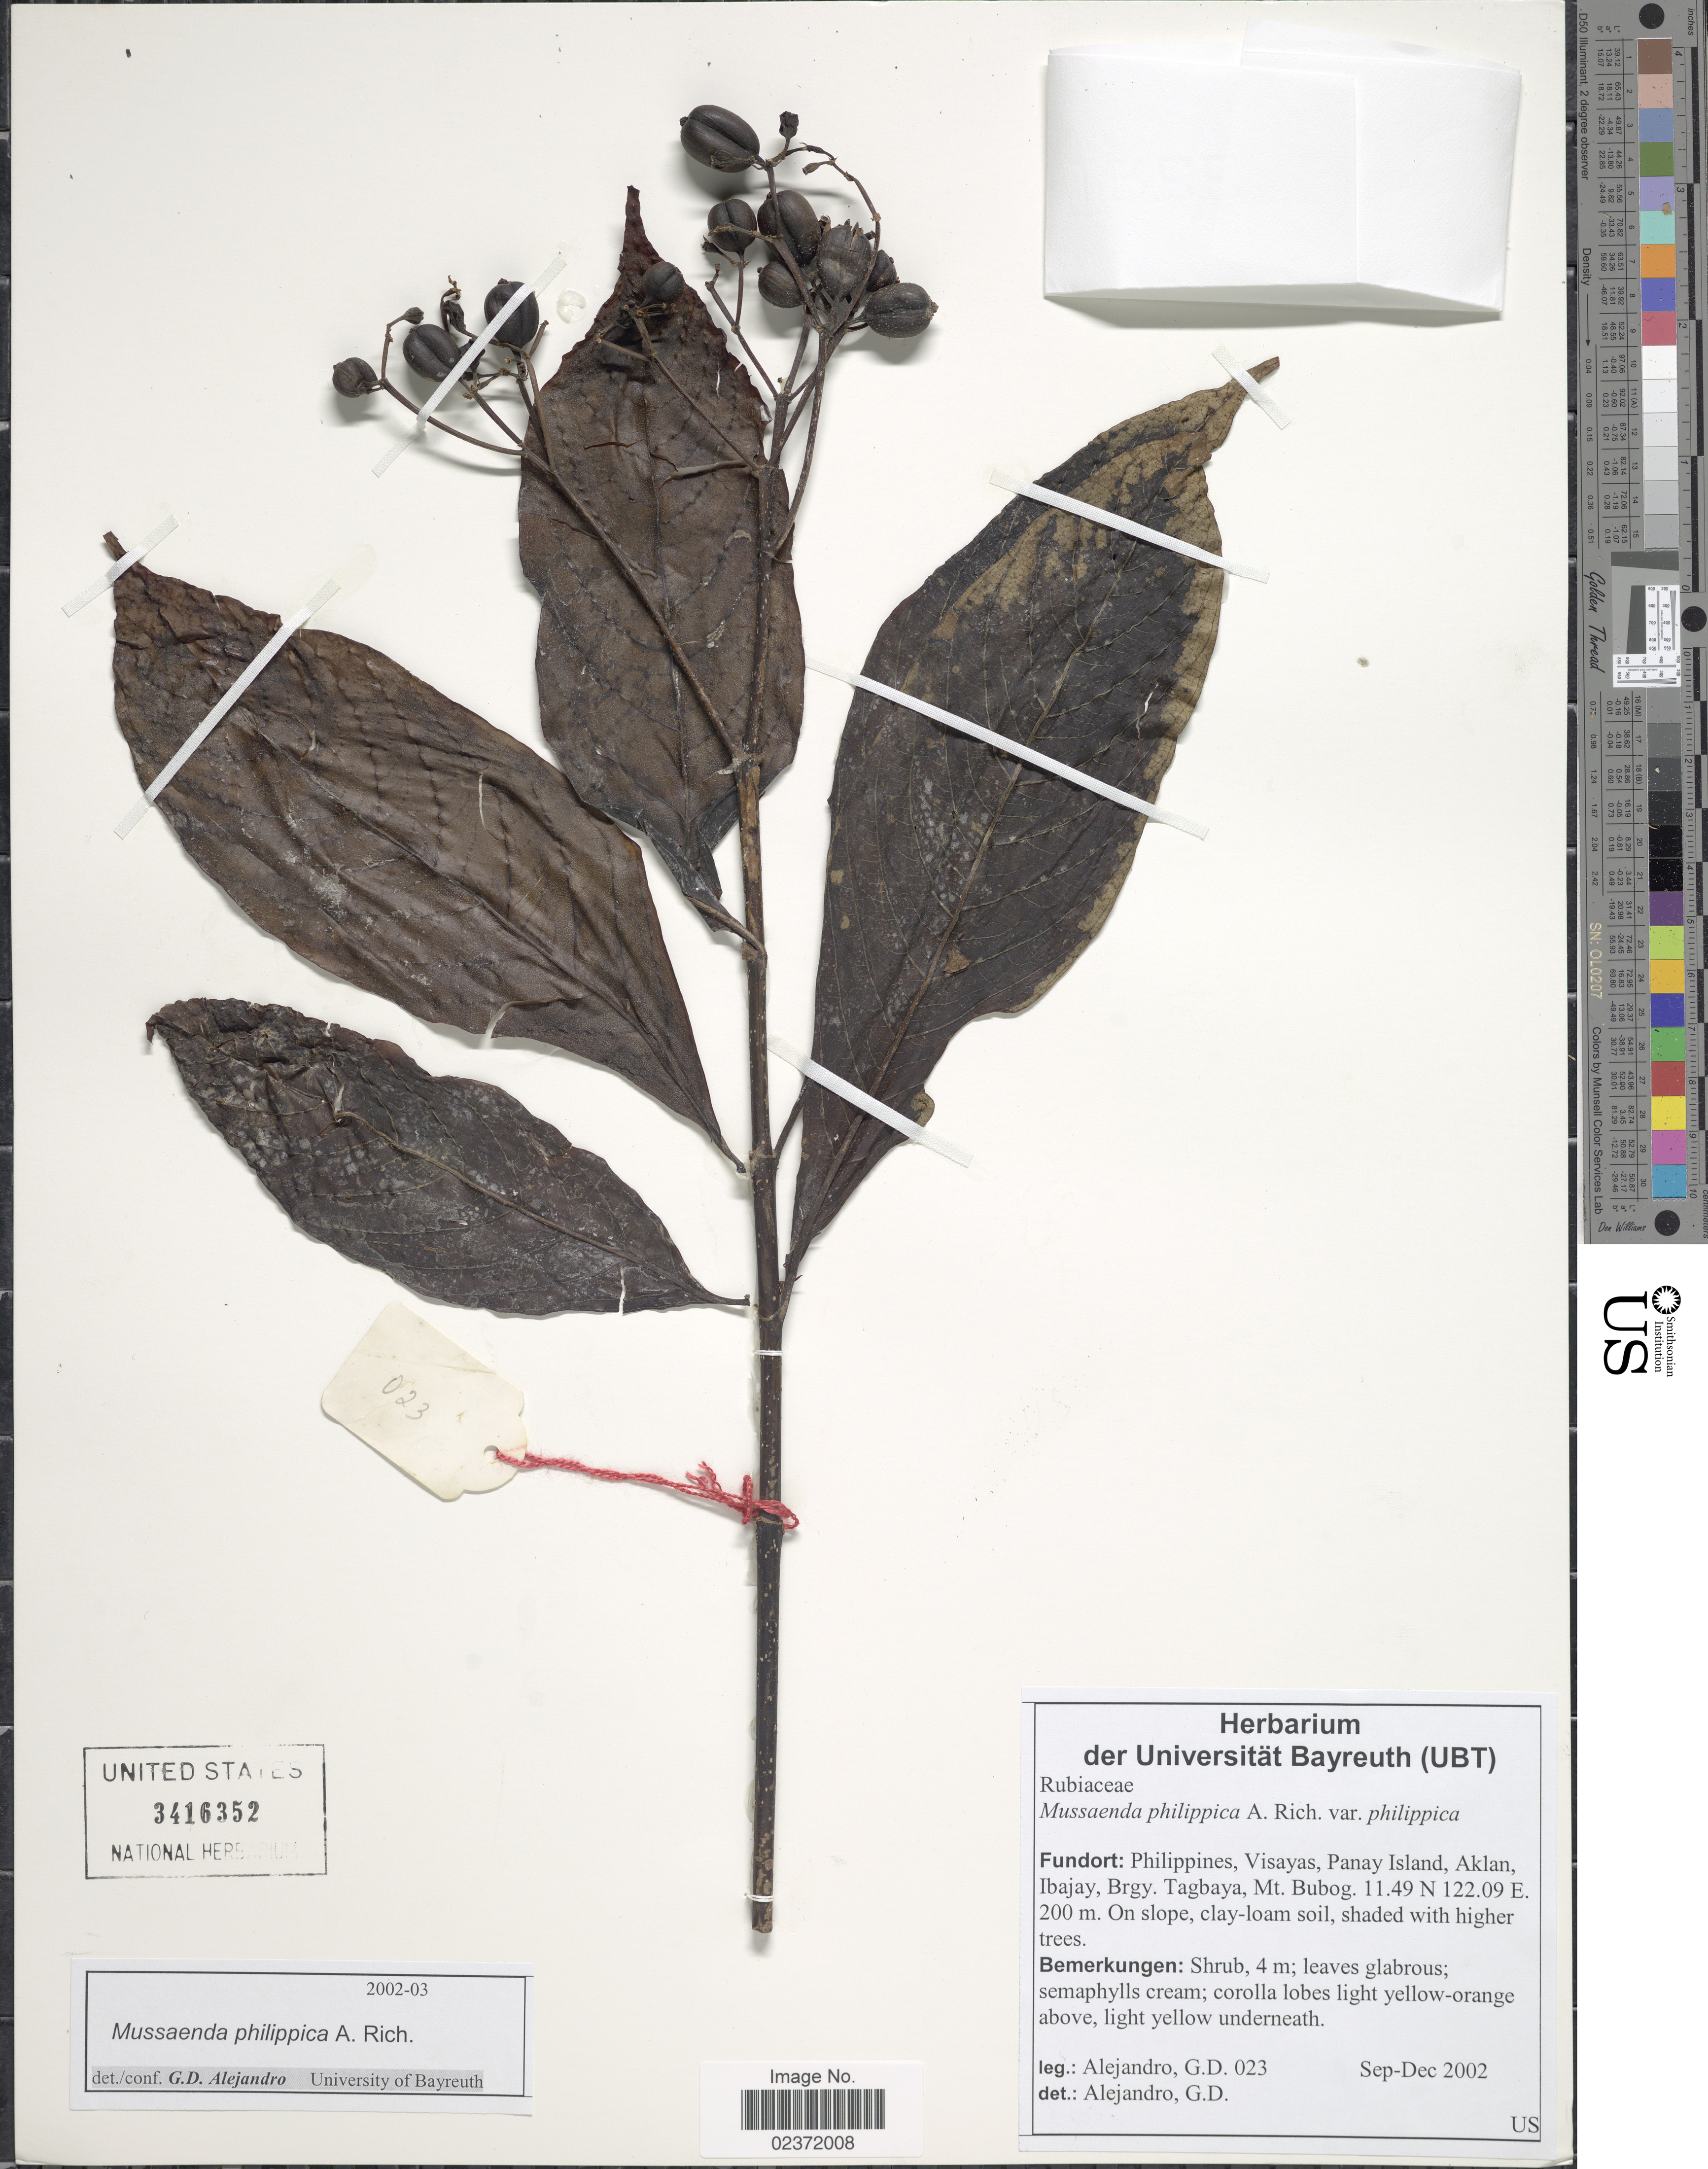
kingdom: Plantae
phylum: Tracheophyta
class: Magnoliopsida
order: Gentianales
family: Rubiaceae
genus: Mussaenda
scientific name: Mussaenda philippica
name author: A. Rich.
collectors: G. J. D. Alejandro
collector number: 023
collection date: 2002-09/2002-12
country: Philippines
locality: Visayas, Panay Island, Aklan, Ibajay, Brgy., Tagbaya, Mt. Bubog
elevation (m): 200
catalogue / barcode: US 3416352